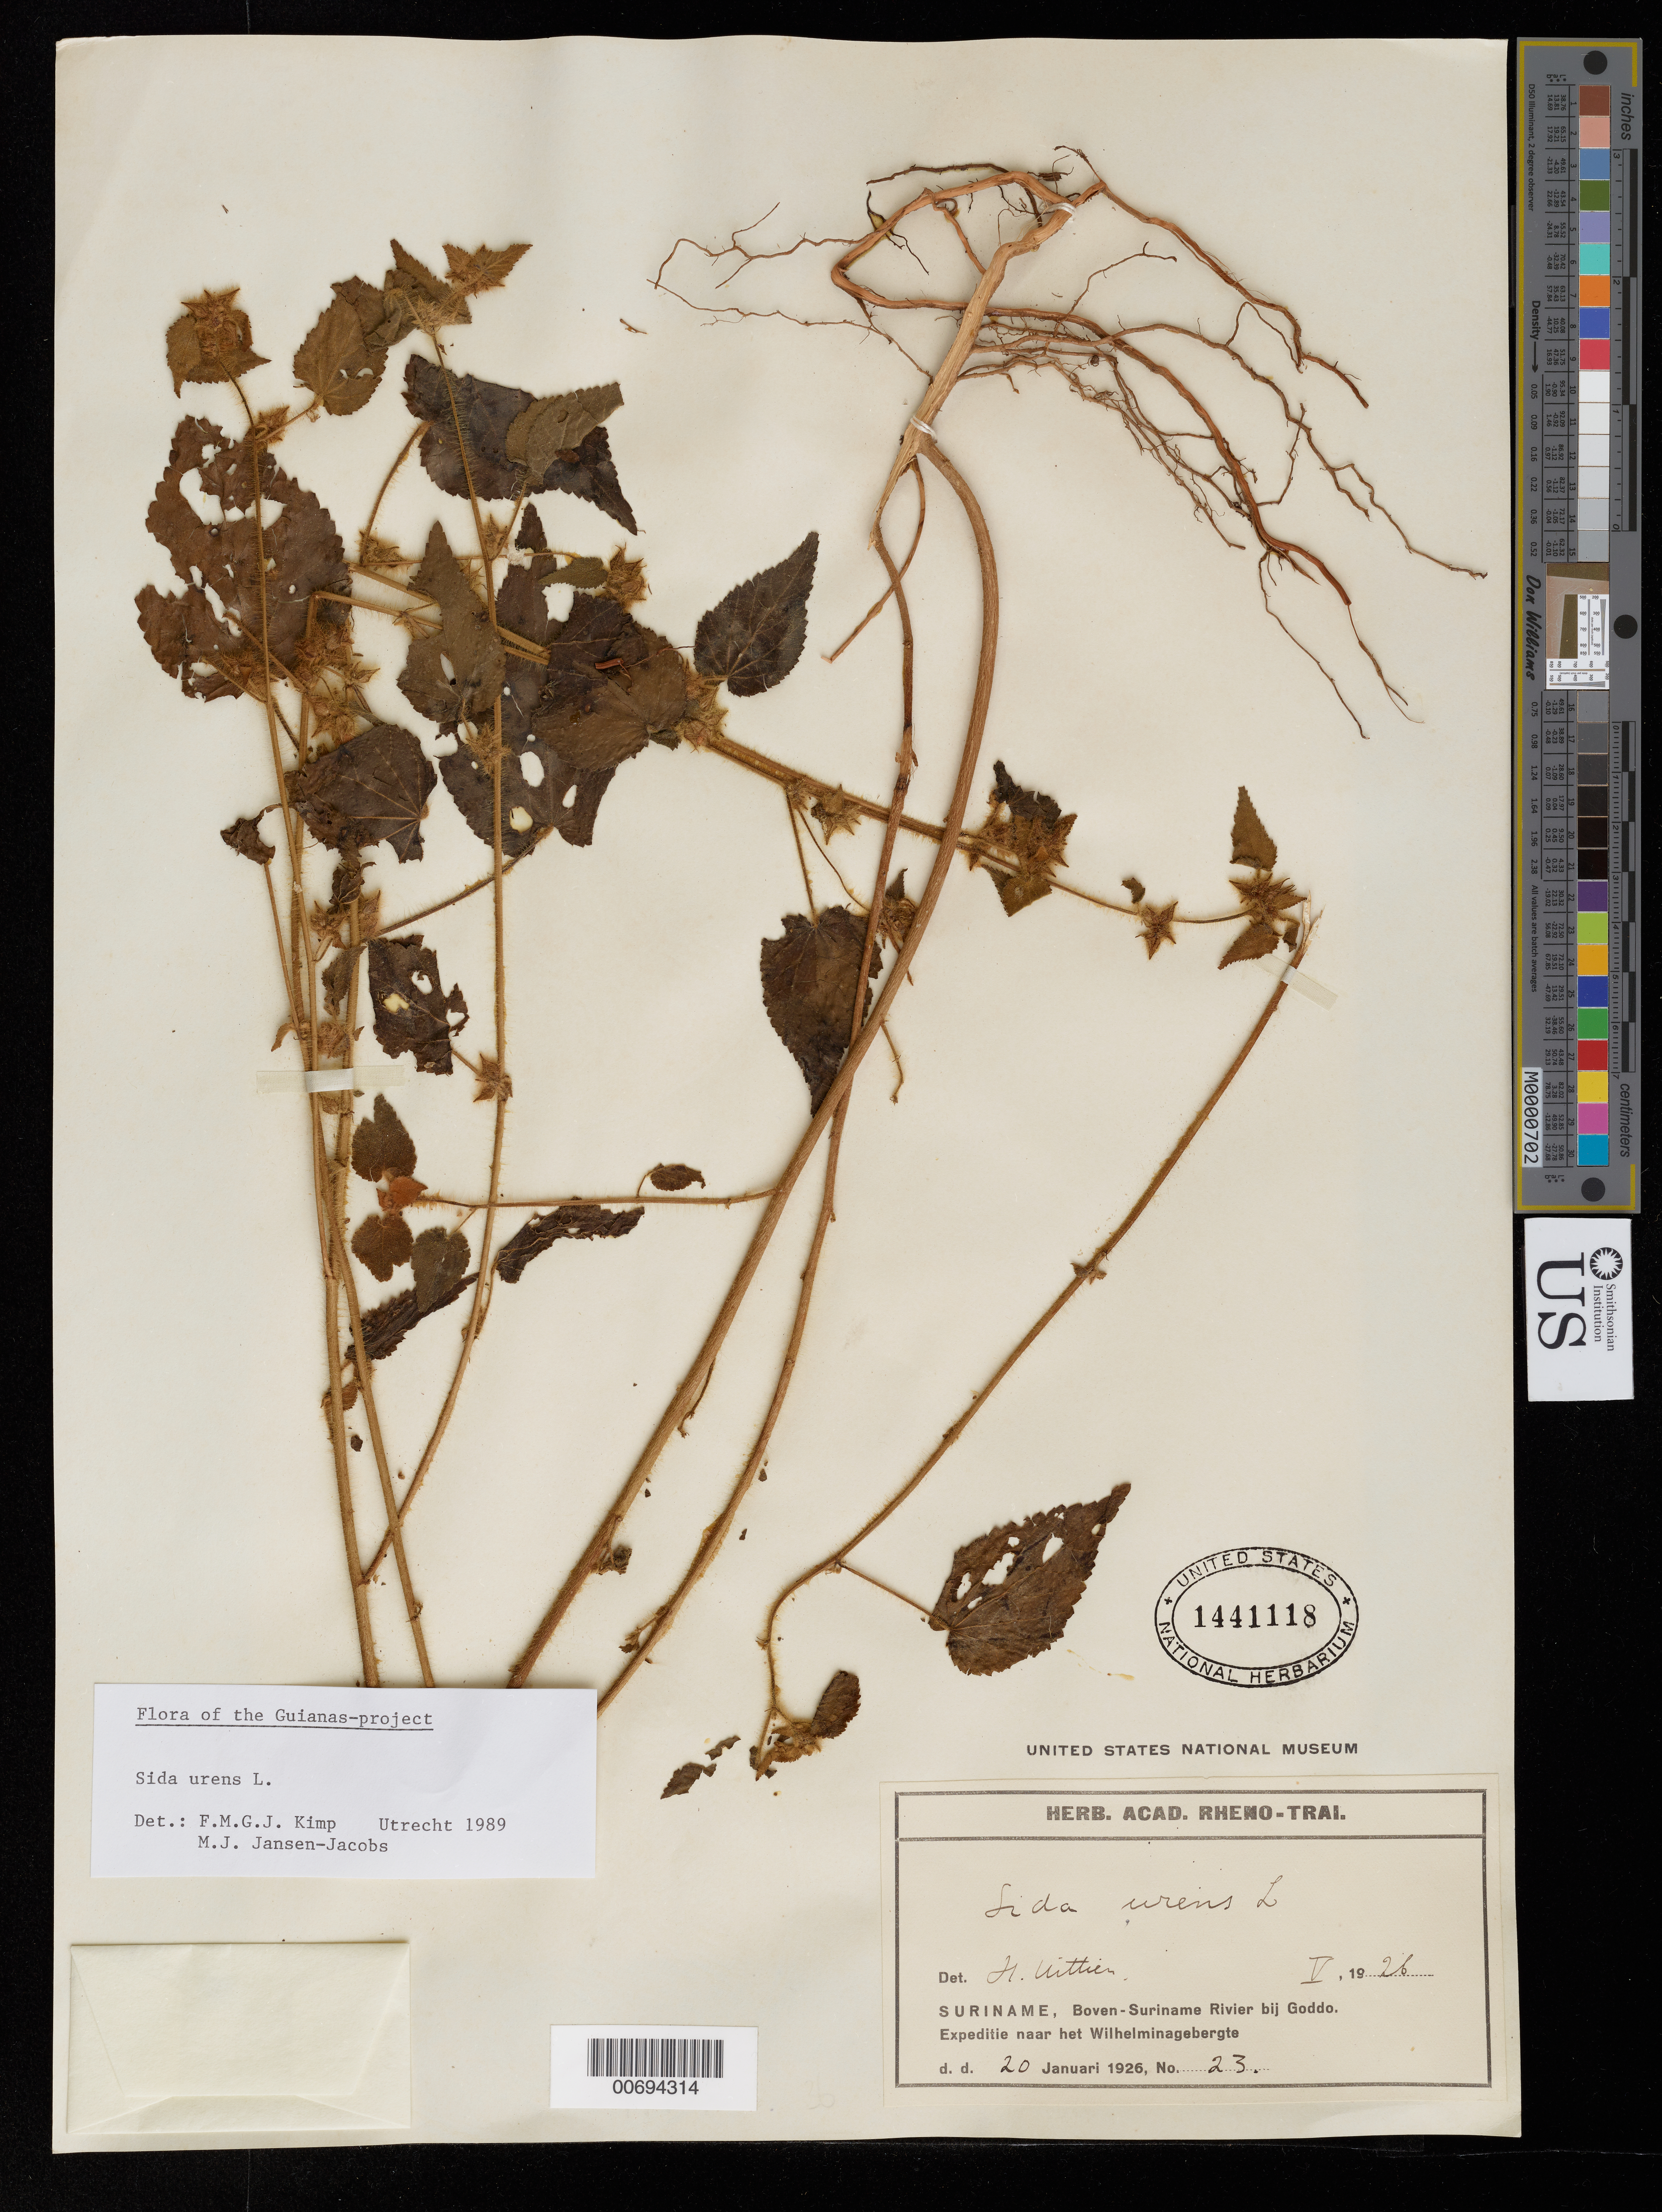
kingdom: Plantae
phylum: Tracheophyta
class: Magnoliopsida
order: Malvales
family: Malvaceae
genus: Sida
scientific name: Sida urens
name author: L.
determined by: Kimp, F. M.; Jansen-Jacobs, M. J.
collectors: G. Stahel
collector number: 23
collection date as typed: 20-Jan-26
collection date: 1926-01-20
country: Suriname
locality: SURINAME R., above, at Goddo, Expeditie to Wilhelminagebergte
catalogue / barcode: US 1441118